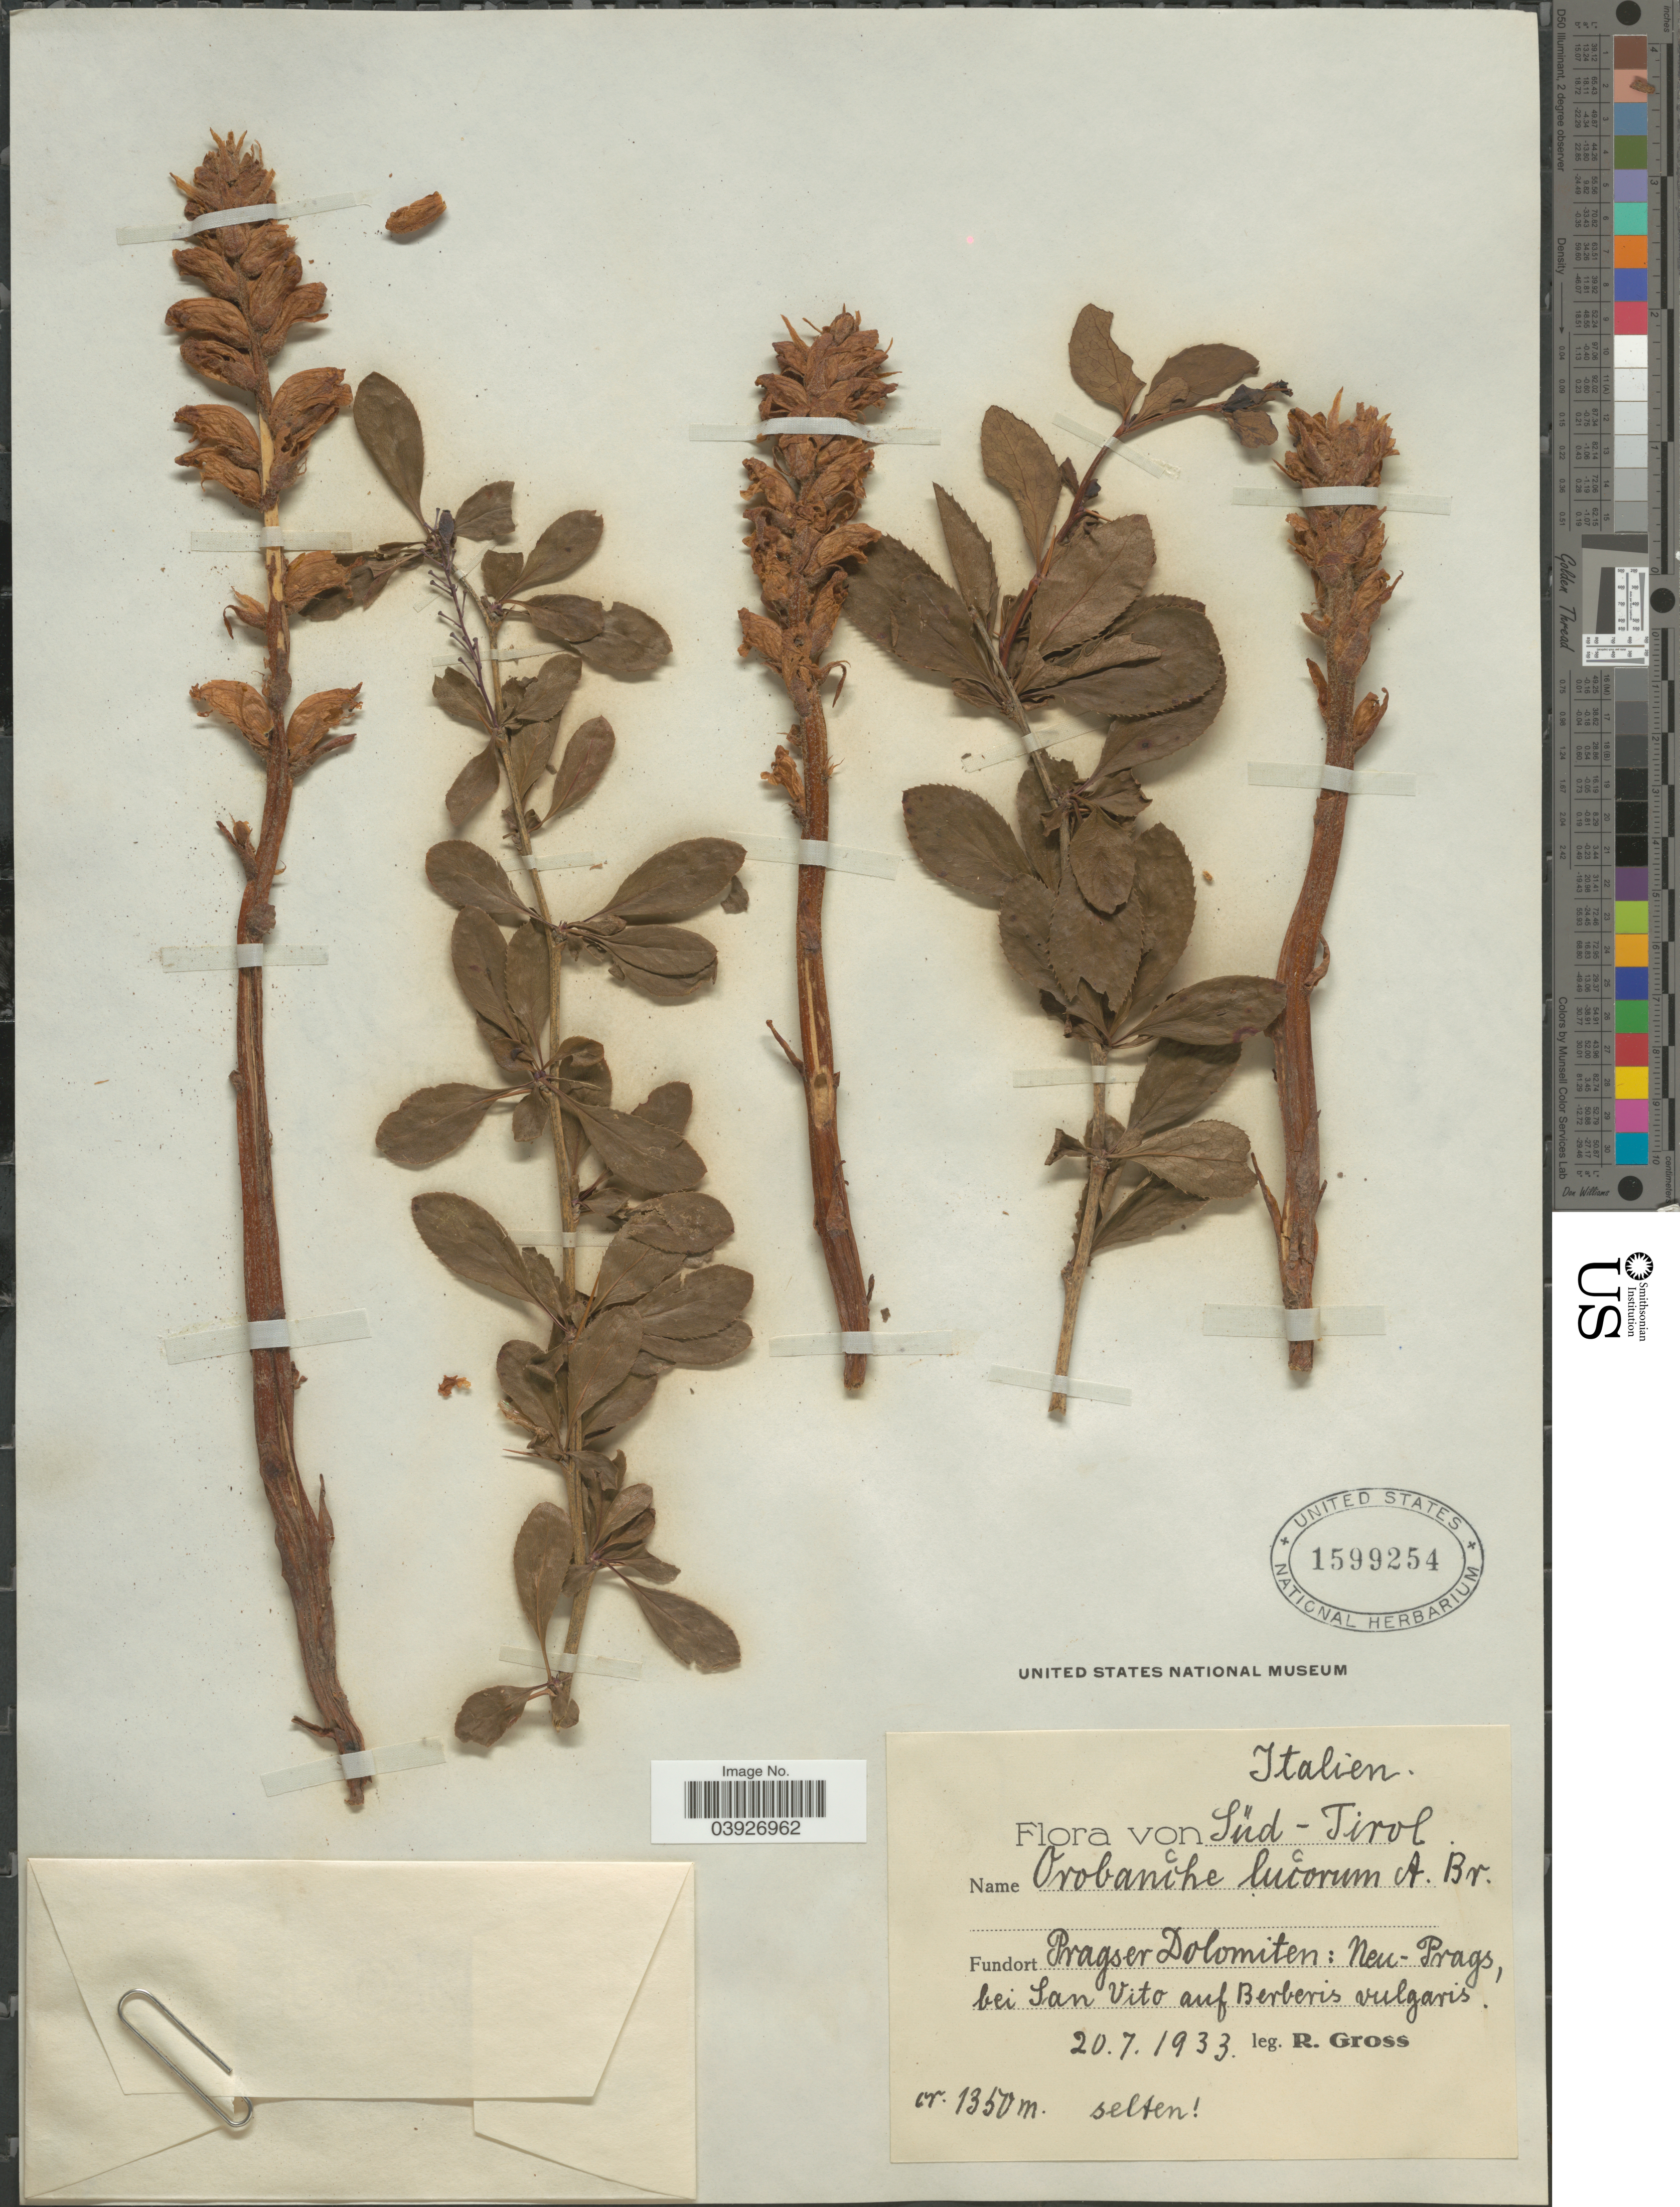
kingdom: Plantae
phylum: Tracheophyta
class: Magnoliopsida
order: Lamiales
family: Orobanchaceae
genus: Orobanche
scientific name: Orobanche lucorum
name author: A. Braun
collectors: R. Gross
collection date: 1933-07-20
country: Italy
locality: Süd-Tirol. Pragser Dolomiten: Neu-Prags, bei San Vito auf Berberis vulgaris.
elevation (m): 1350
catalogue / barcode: US 1599254